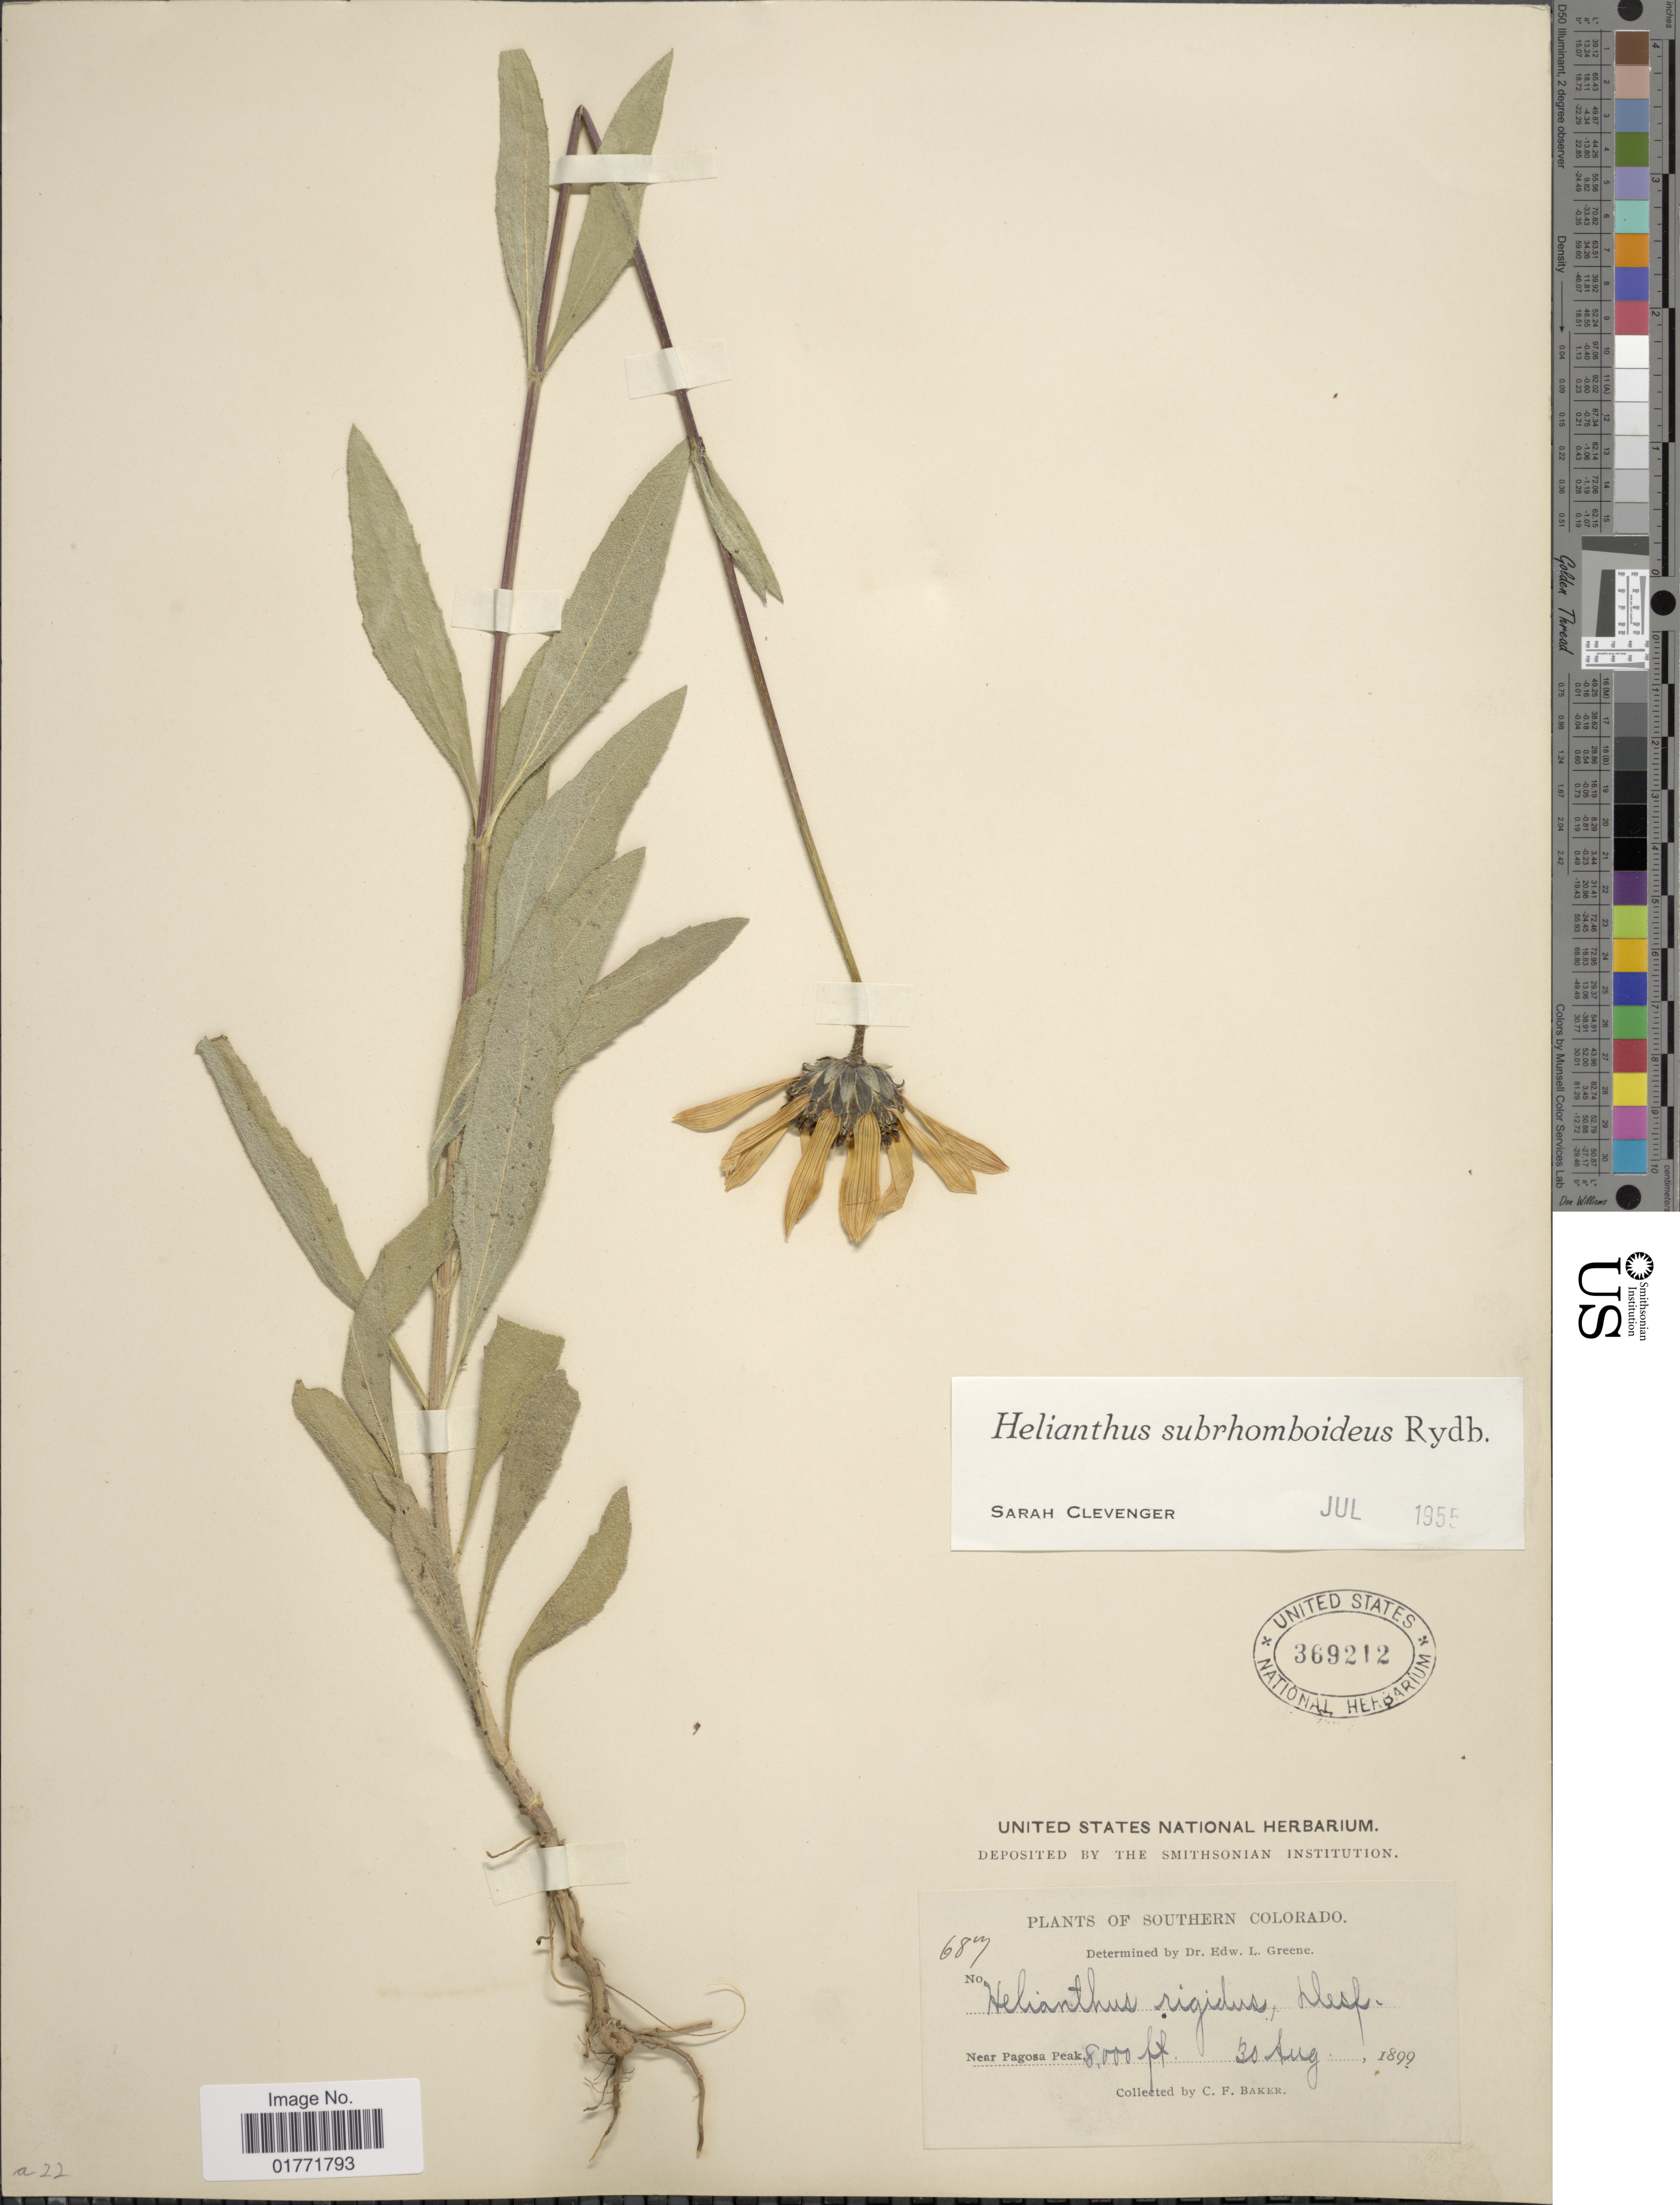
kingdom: Plantae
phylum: Tracheophyta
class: Magnoliopsida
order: Asterales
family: Asteraceae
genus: Helianthus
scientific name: Helianthus subrhomboideus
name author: Rydb.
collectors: C. F. Baker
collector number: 687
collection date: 1899-08-30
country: United States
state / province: Colorado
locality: Southern Colorado, Near Pagosa Peak.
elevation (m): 2438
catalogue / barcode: US 369212